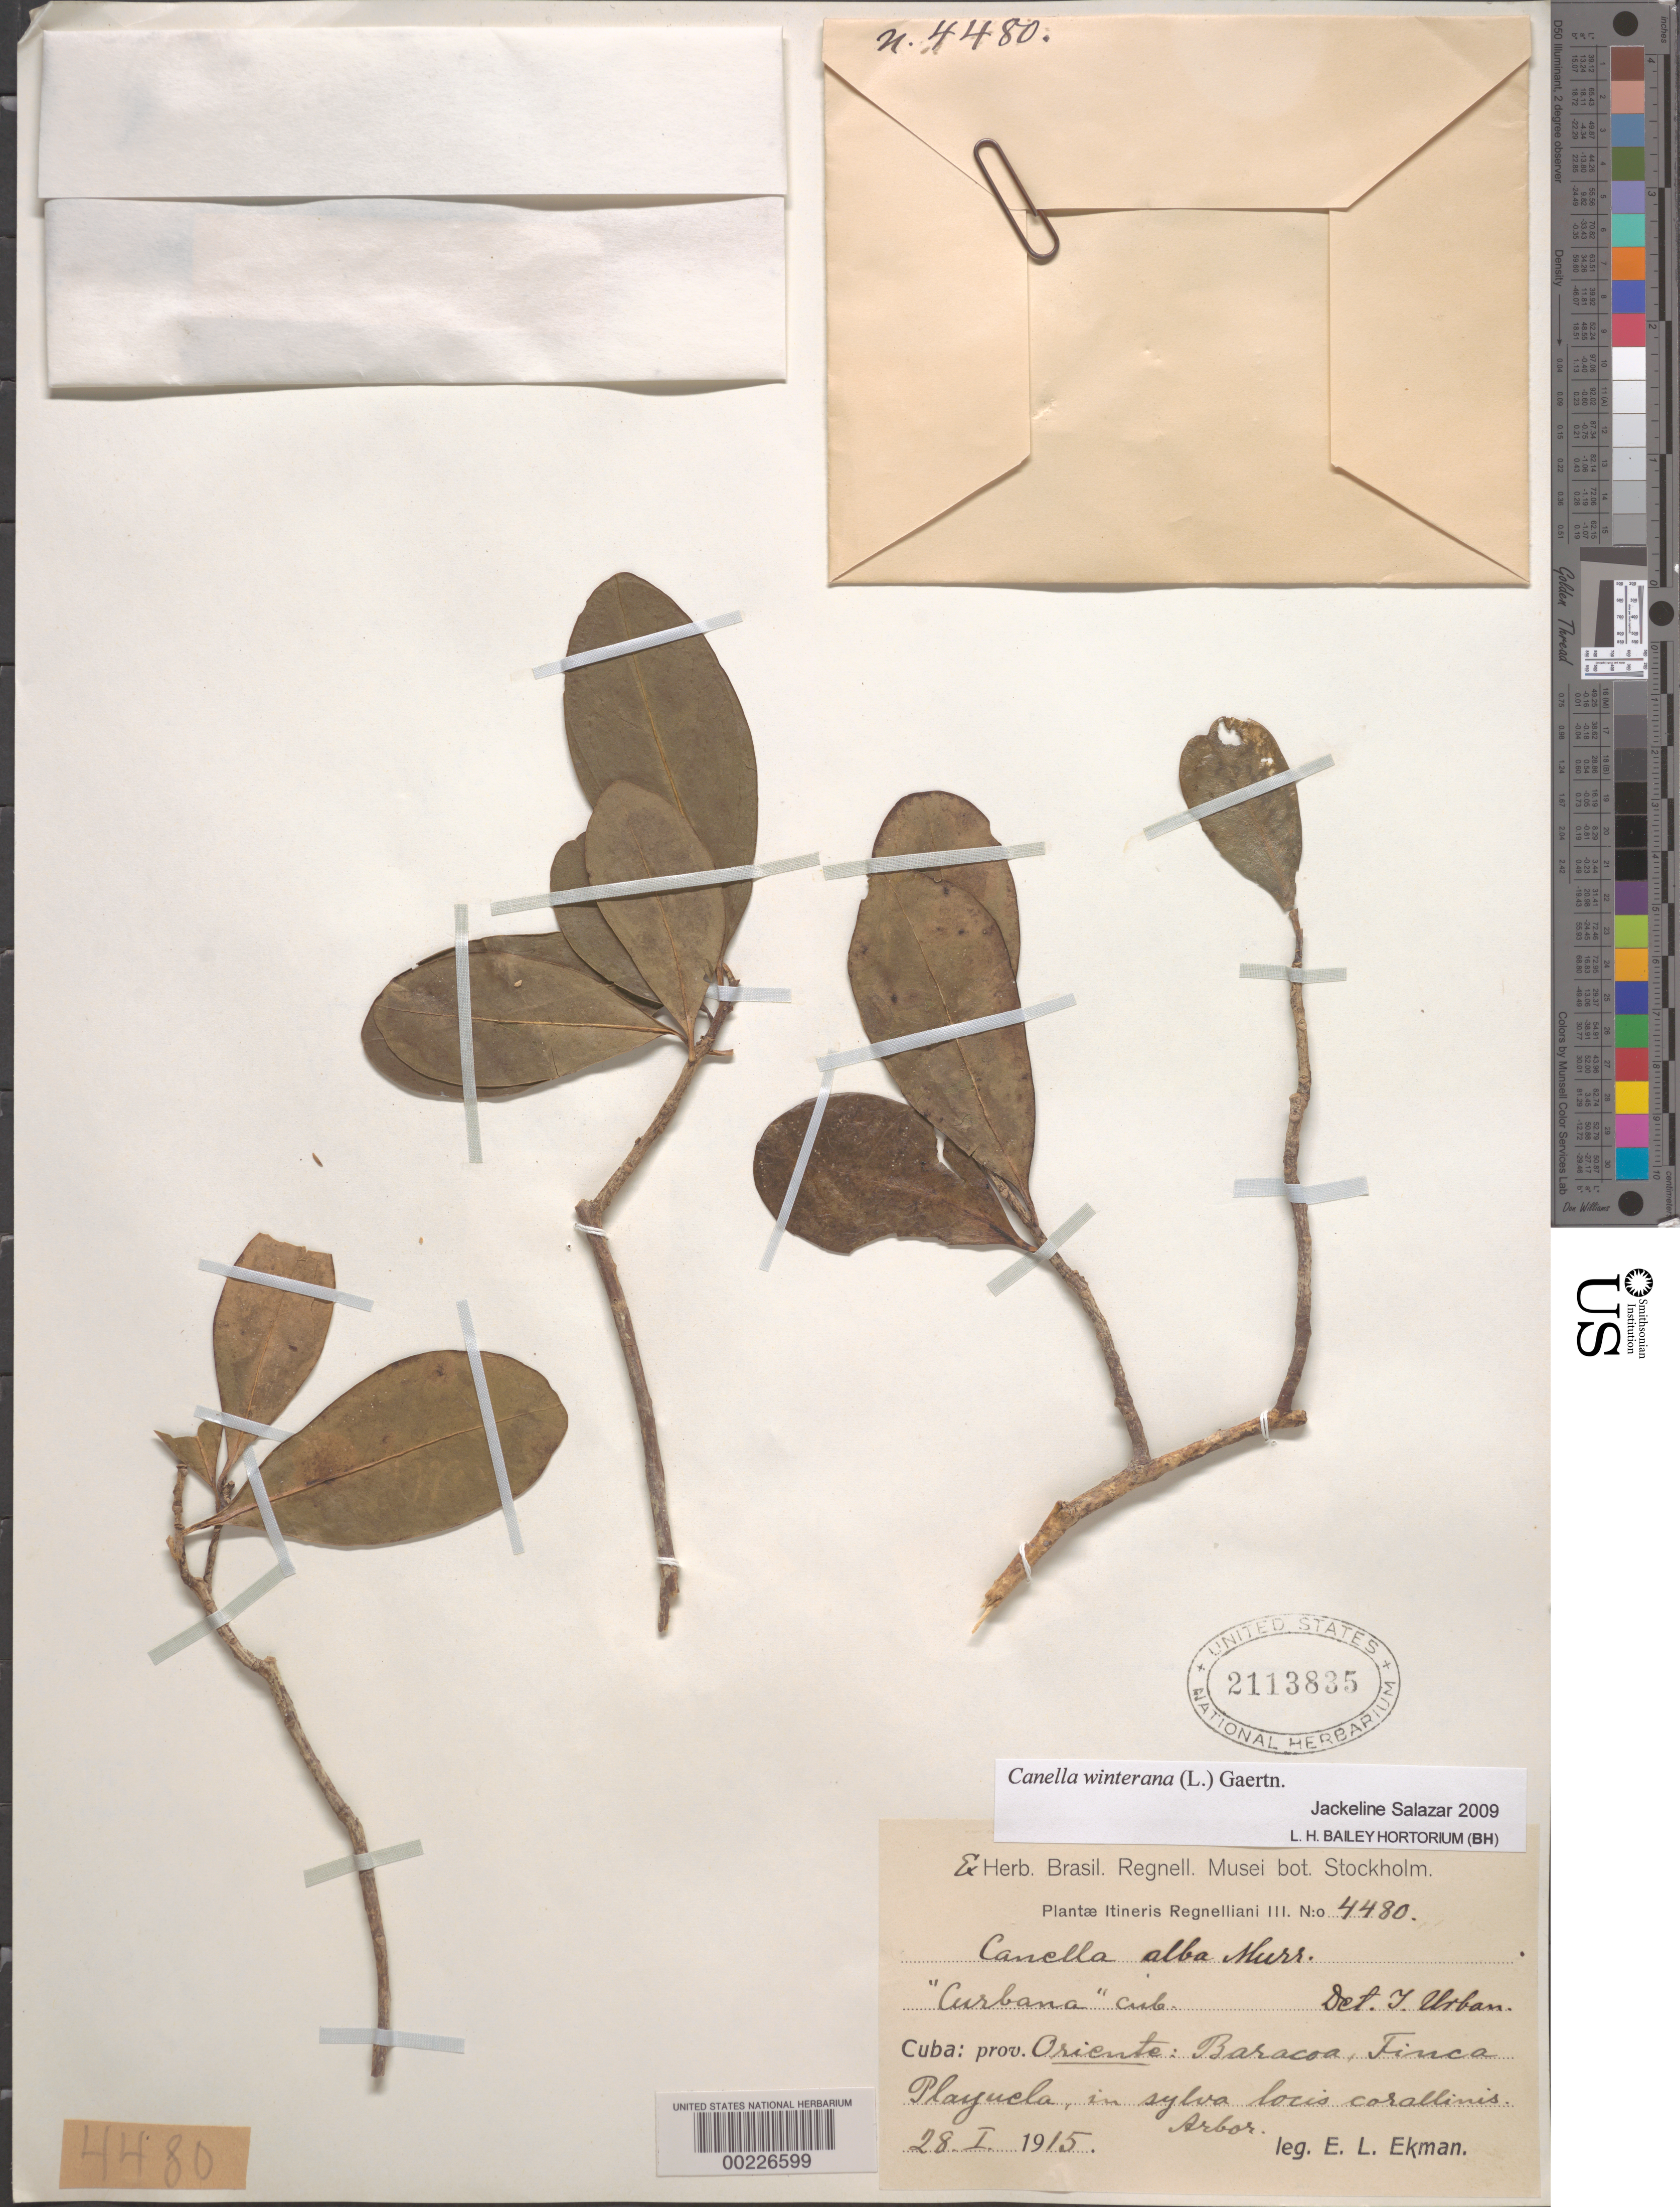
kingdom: Plantae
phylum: Tracheophyta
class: Magnoliopsida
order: Canellales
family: Canellaceae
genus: Canella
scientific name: Canella winterana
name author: (L.) Gaertn.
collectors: E. L. Ekman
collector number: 4480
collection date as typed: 28 Jan 1915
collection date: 1915-01-28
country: Cuba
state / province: Oriente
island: Greater Antilles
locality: Baracoa, finca playuela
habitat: Woods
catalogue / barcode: US 2113835